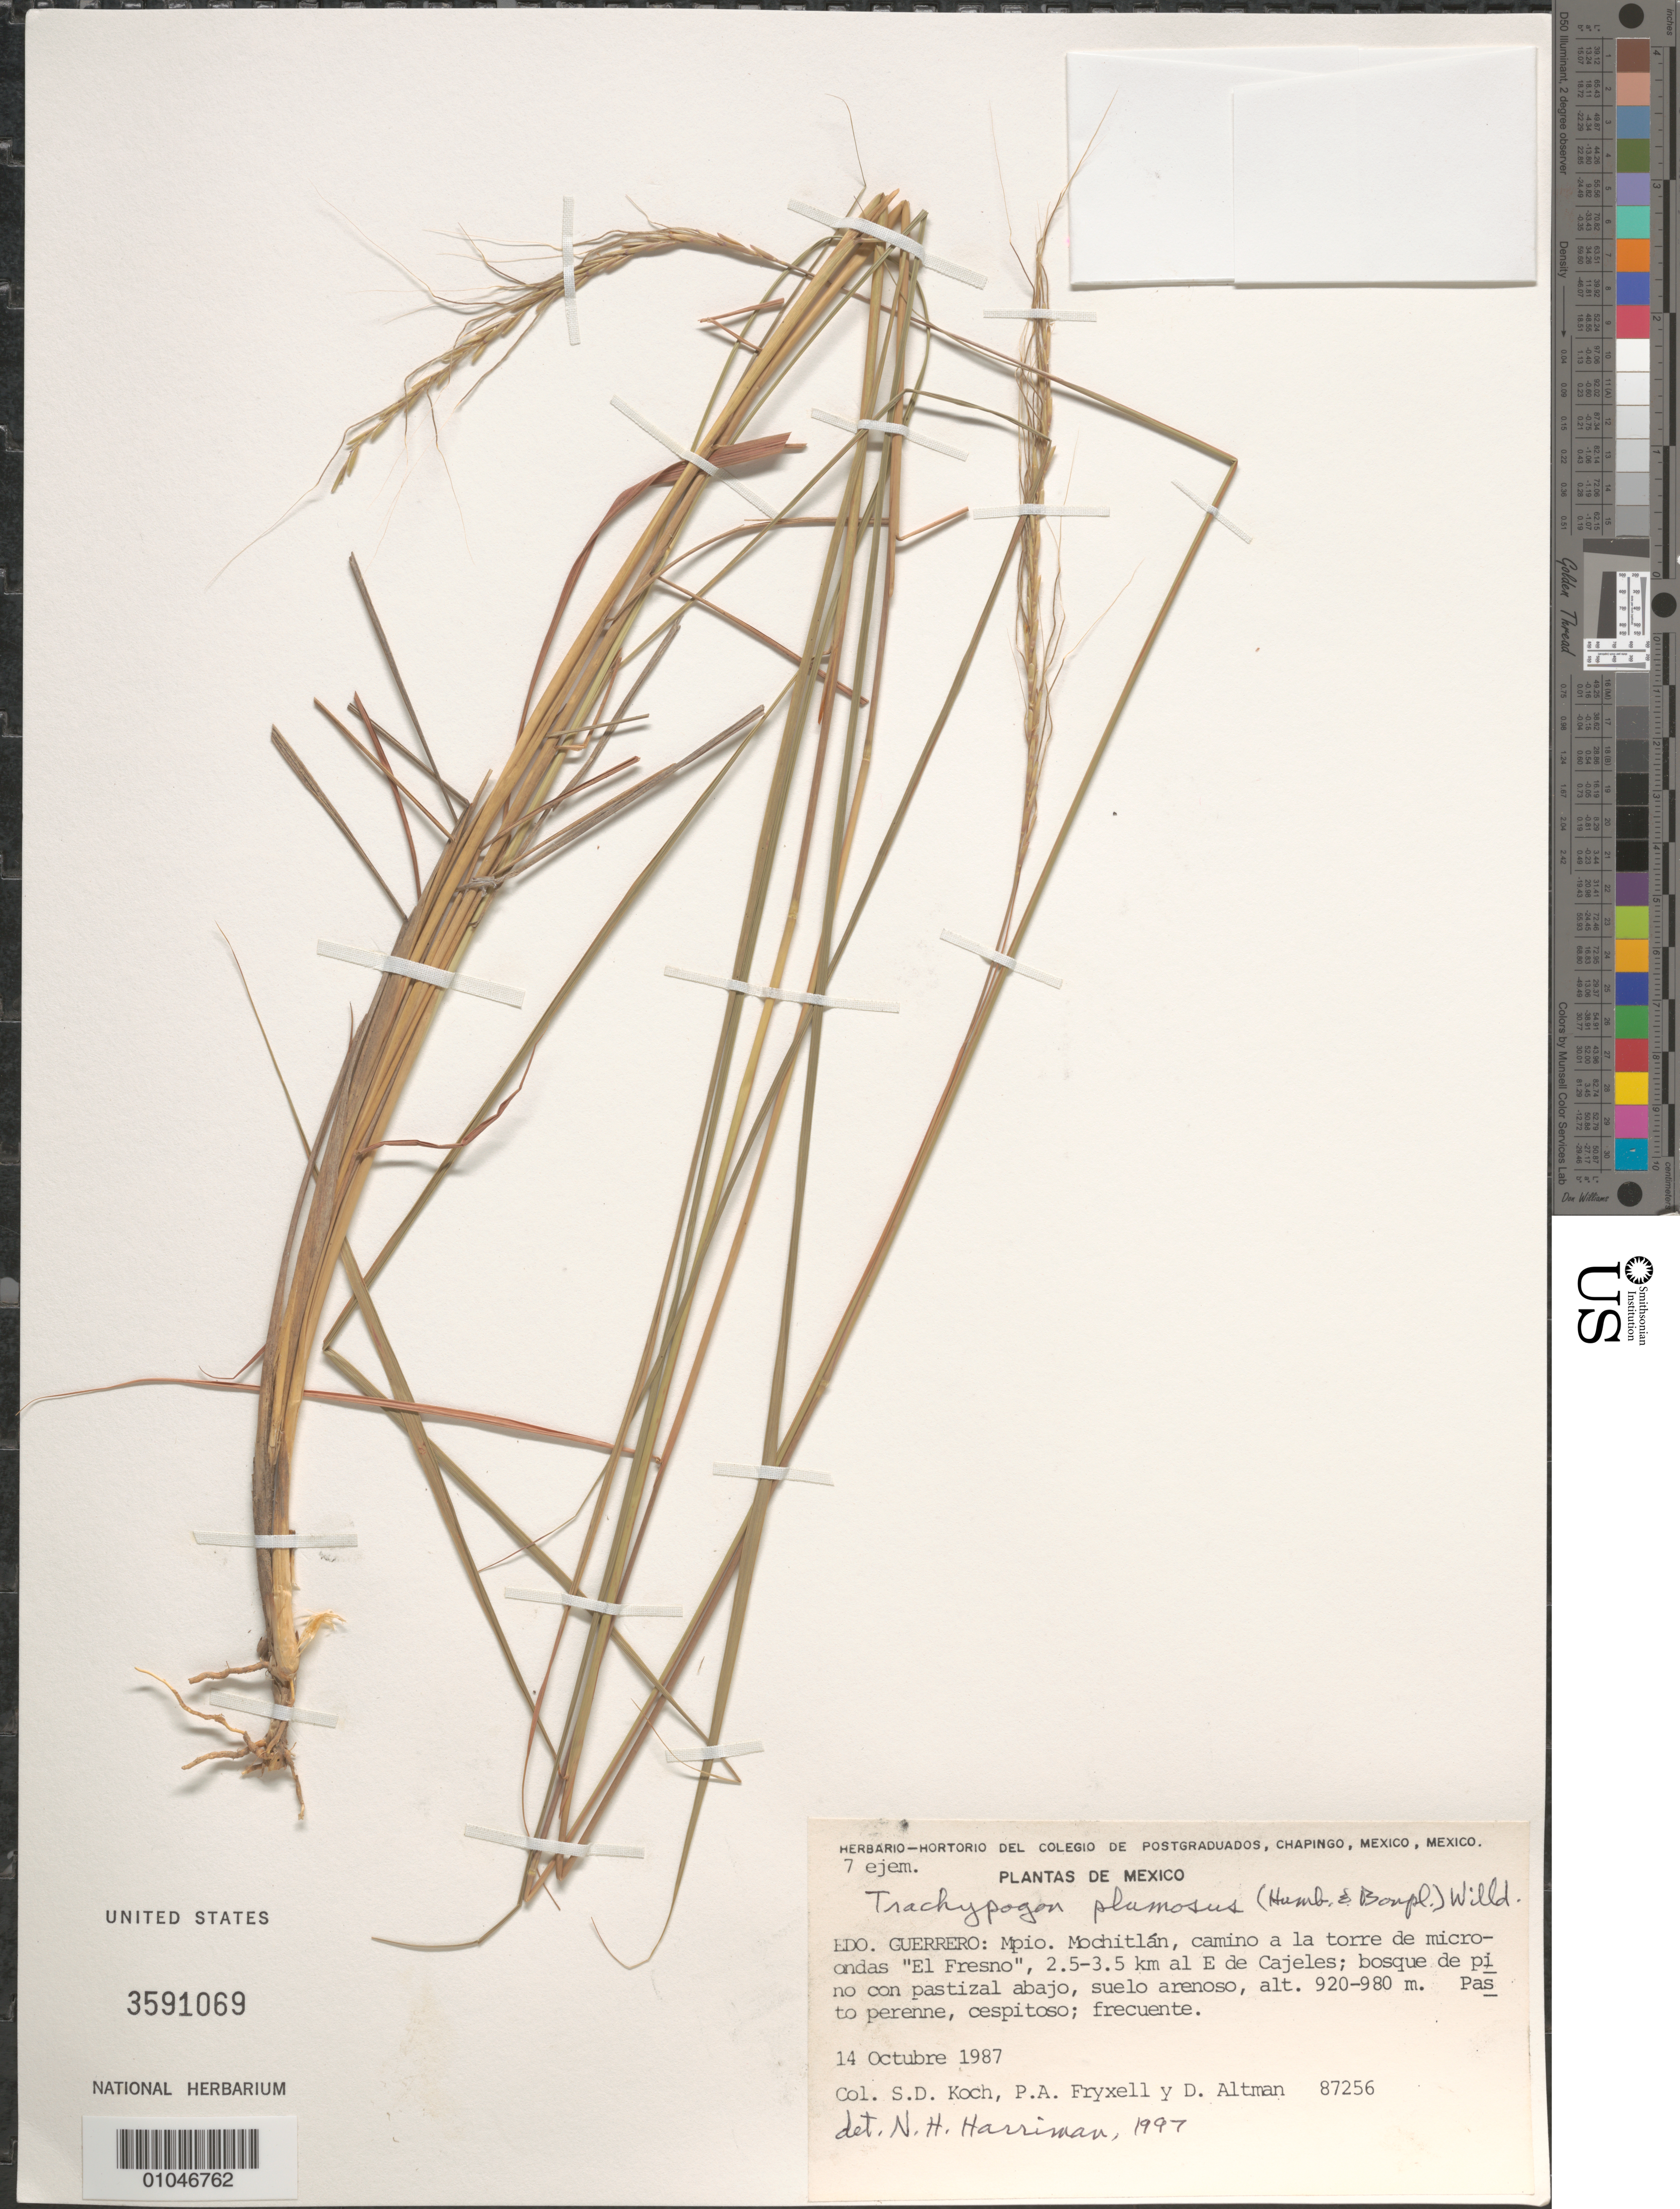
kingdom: Plantae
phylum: Tracheophyta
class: Liliopsida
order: Poales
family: Poaceae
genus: Trachypogon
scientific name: Trachypogon plumosus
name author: (Humb. & Bonpl.) Nees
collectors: S. D. Koch, P. A. Fryxell & D. Altman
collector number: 87256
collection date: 1987-10-14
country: Mexico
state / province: Guerrero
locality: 2.5-3.5 km al E de Cajeles, camino a la torre de microcondas "El Fresno", Mpio. Mochitlan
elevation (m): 920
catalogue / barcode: US 3591069